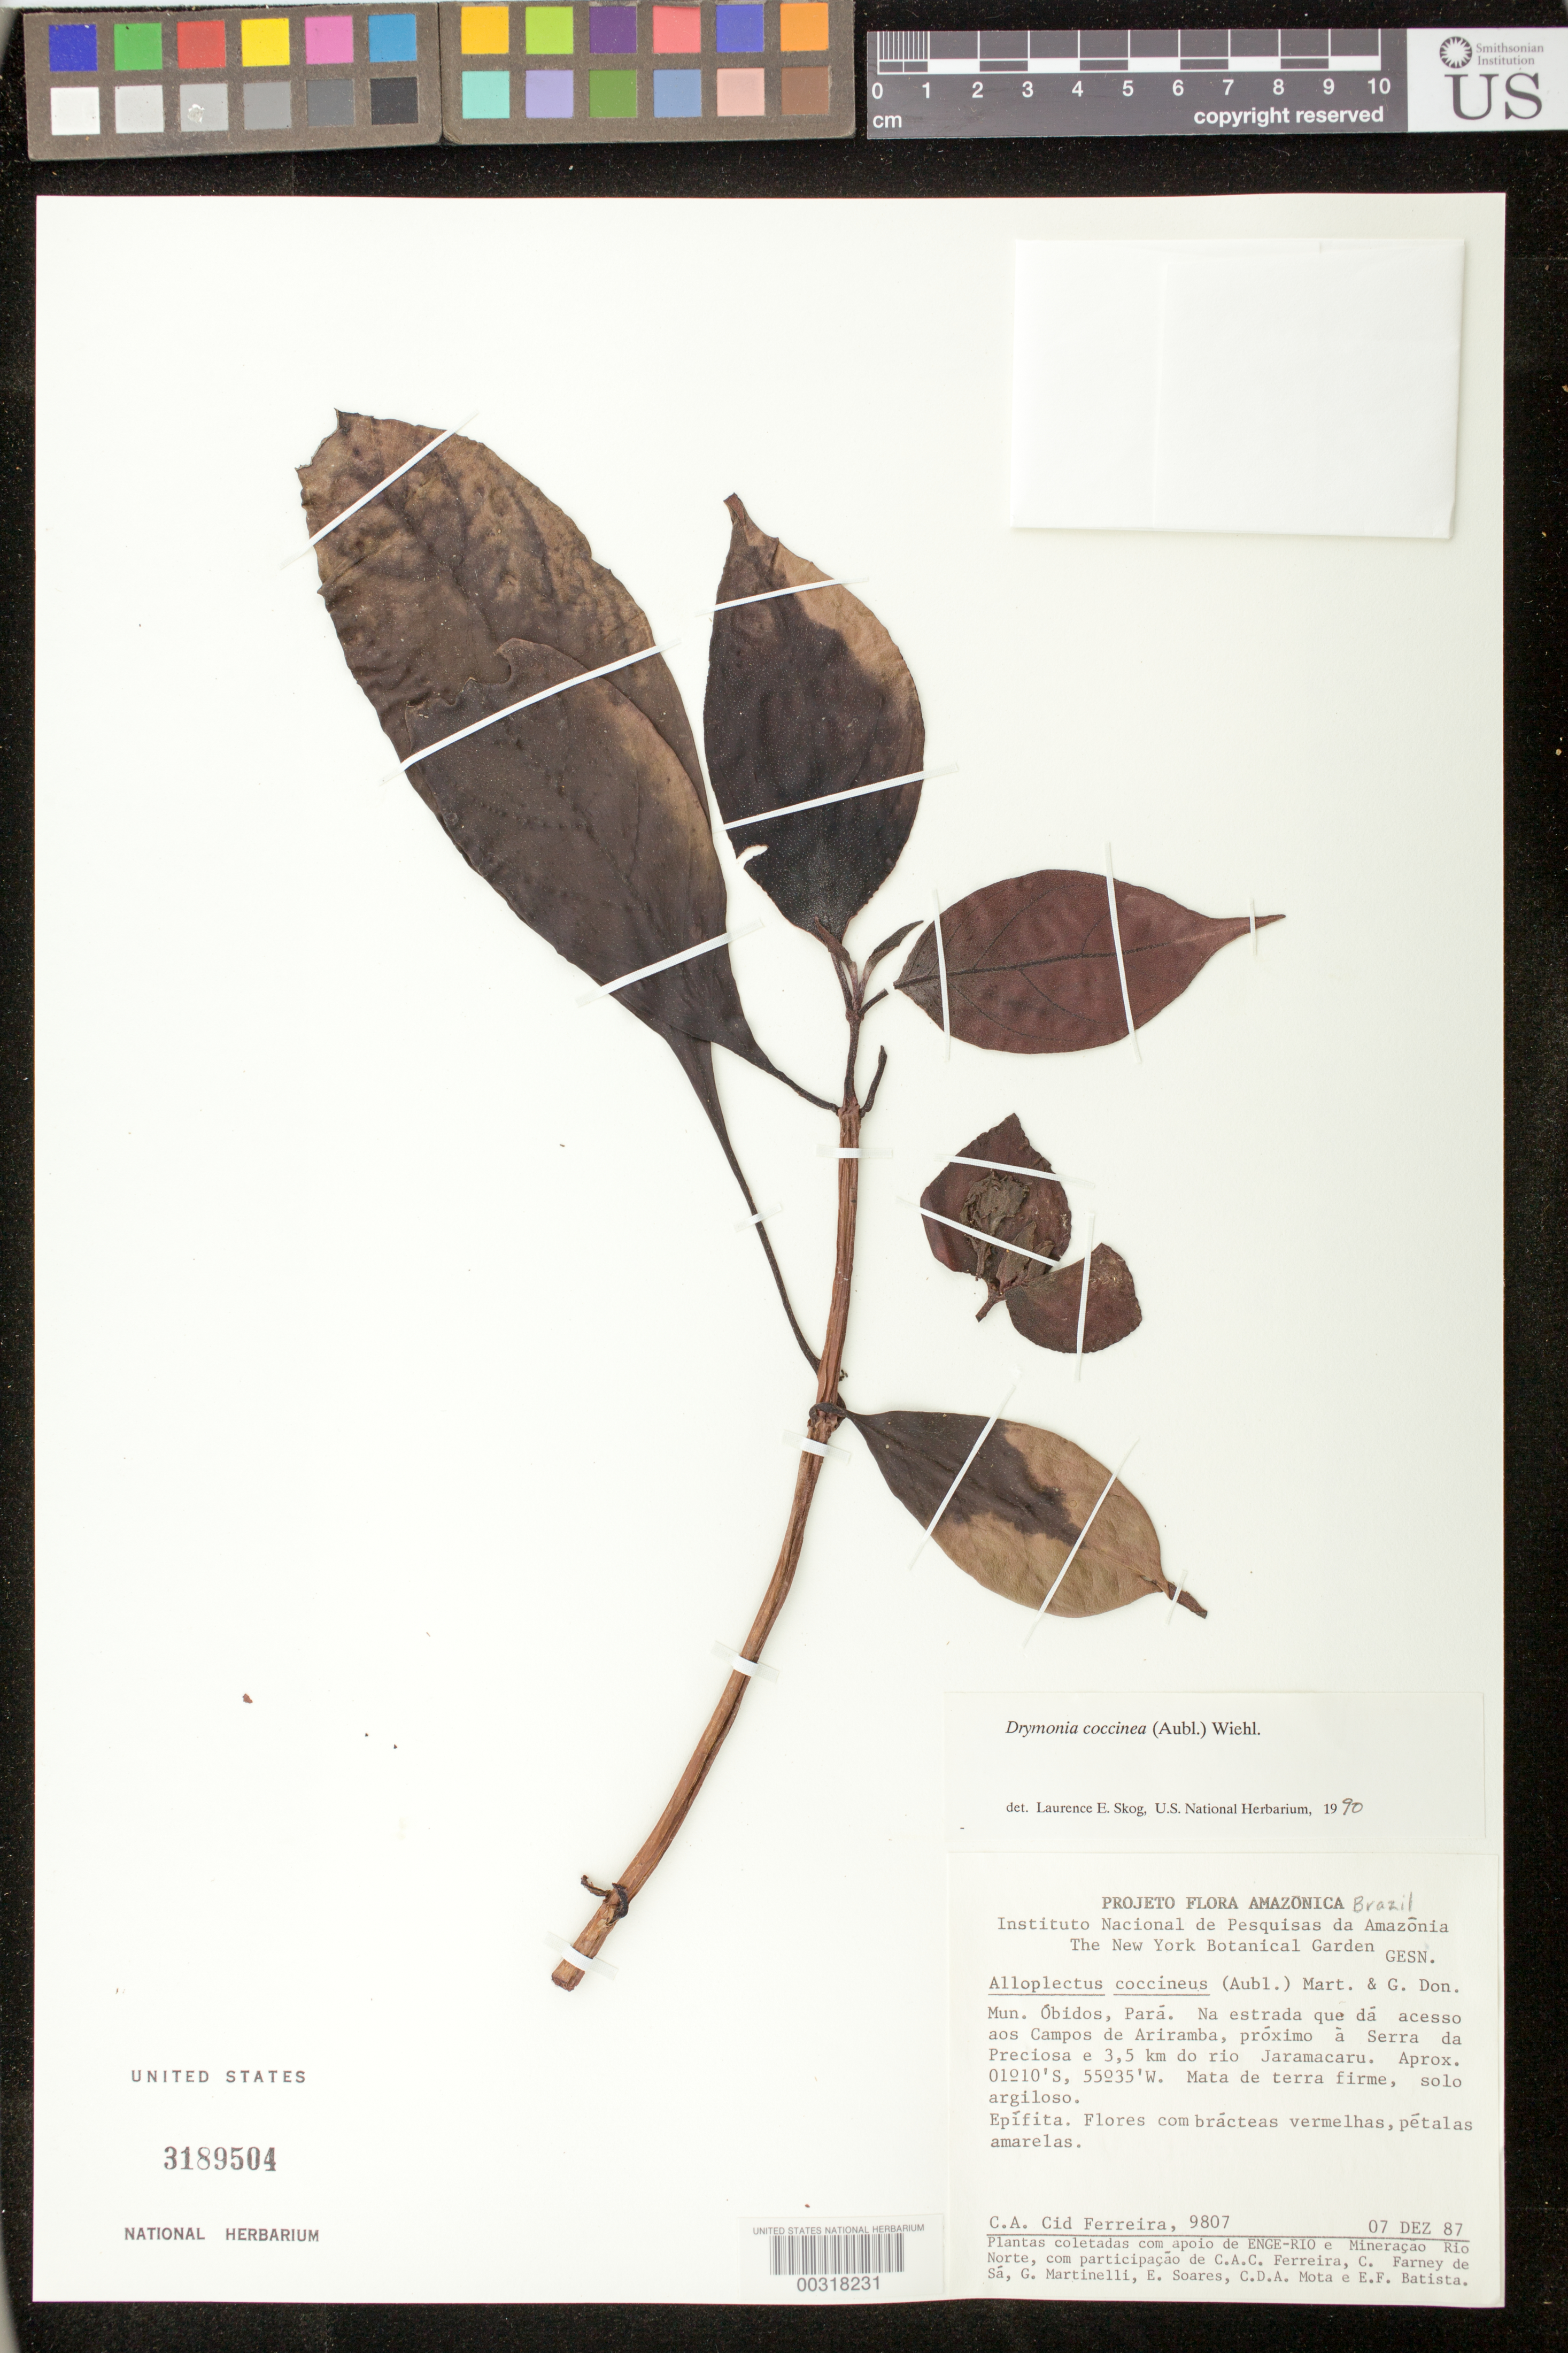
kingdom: Plantae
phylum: Tracheophyta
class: Magnoliopsida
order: Lamiales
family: Gesneriaceae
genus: Drymonia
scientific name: Drymonia coccinea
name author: (Aubl.) Wiehler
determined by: Skog, Laurence E.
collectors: C. A. Cid Ferreira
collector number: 9807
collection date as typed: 07 Dec 1987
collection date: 1987-12-07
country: Brazil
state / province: Pará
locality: Mun. Obidos, na estrada que dá acessoaos Campos de Ariramba, próximo à Serra da Preciosa e 3.5 km do rio Jaramacaru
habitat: Mata de terra firme, solo argiloso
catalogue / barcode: US 3189504